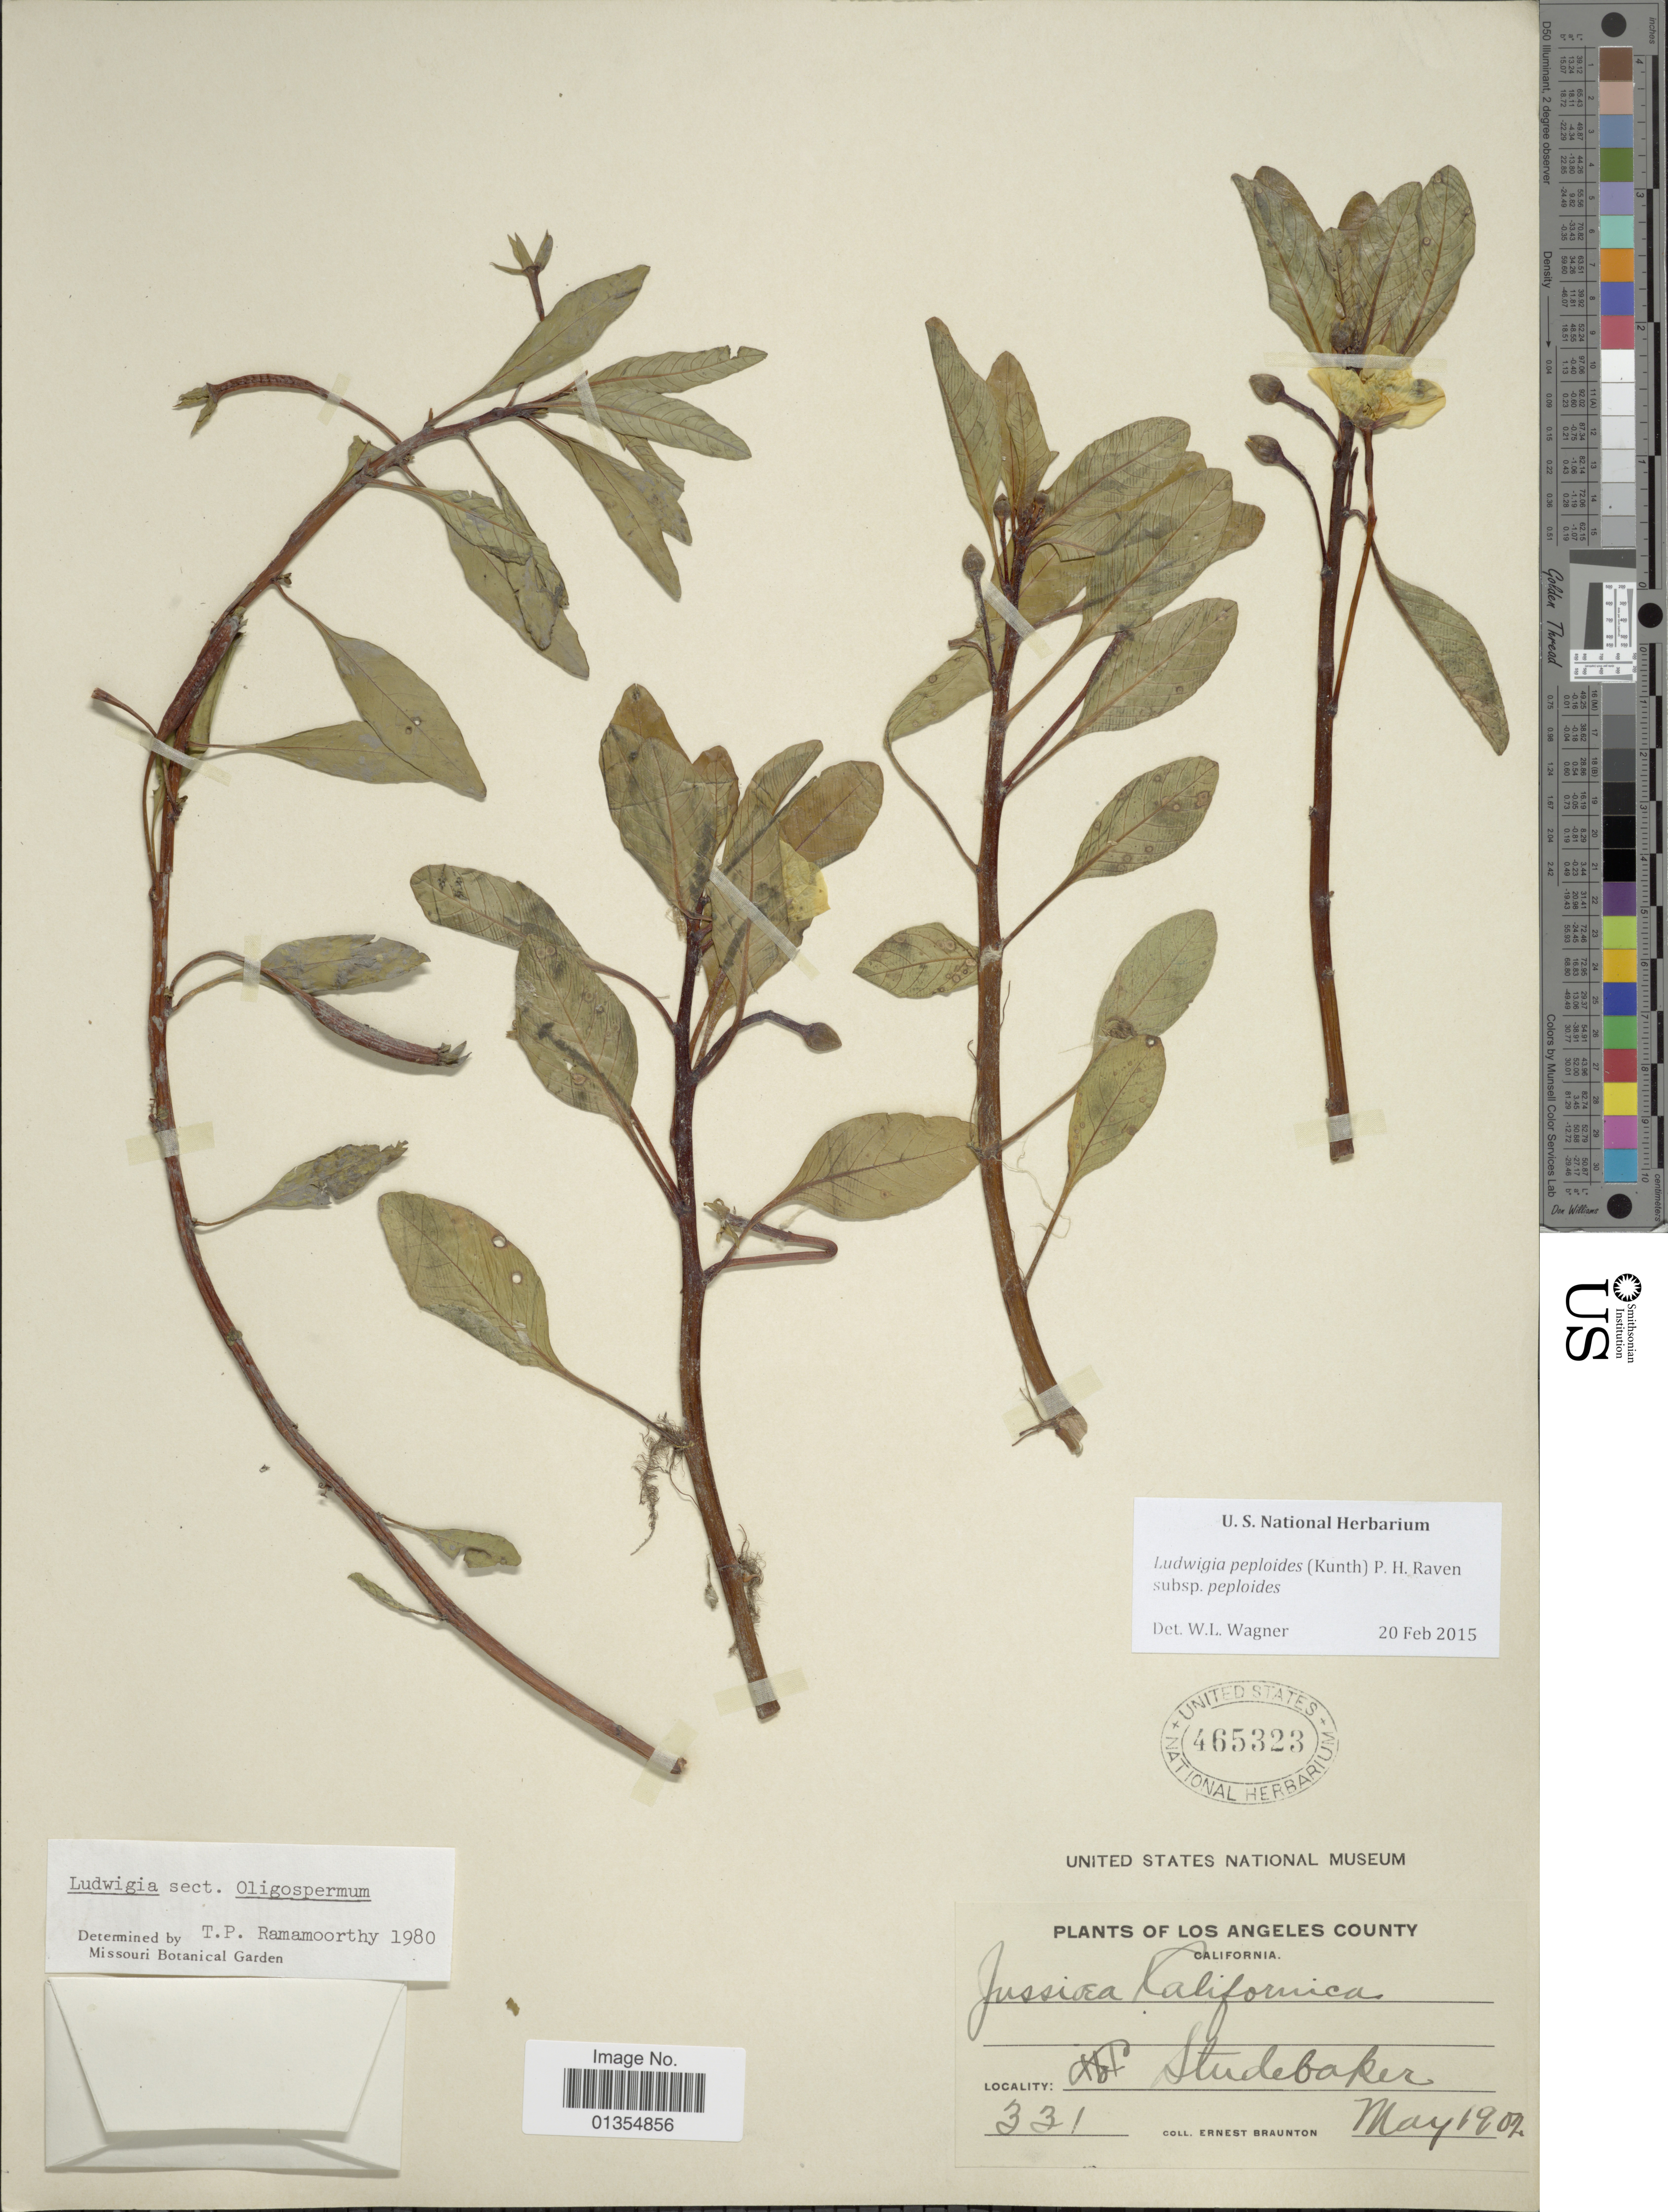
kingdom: Plantae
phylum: Tracheophyta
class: Magnoliopsida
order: Myrtales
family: Onagraceae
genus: Ludwigia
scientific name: Ludwigia peploides subsp. peploides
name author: (Kunth) P.H. Raven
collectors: E. Braunton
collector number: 331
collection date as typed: Transcribed d/m/y: 19/5/2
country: United States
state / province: California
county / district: Los Angeles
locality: Los Angeles County, Studebaker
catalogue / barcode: US 465323